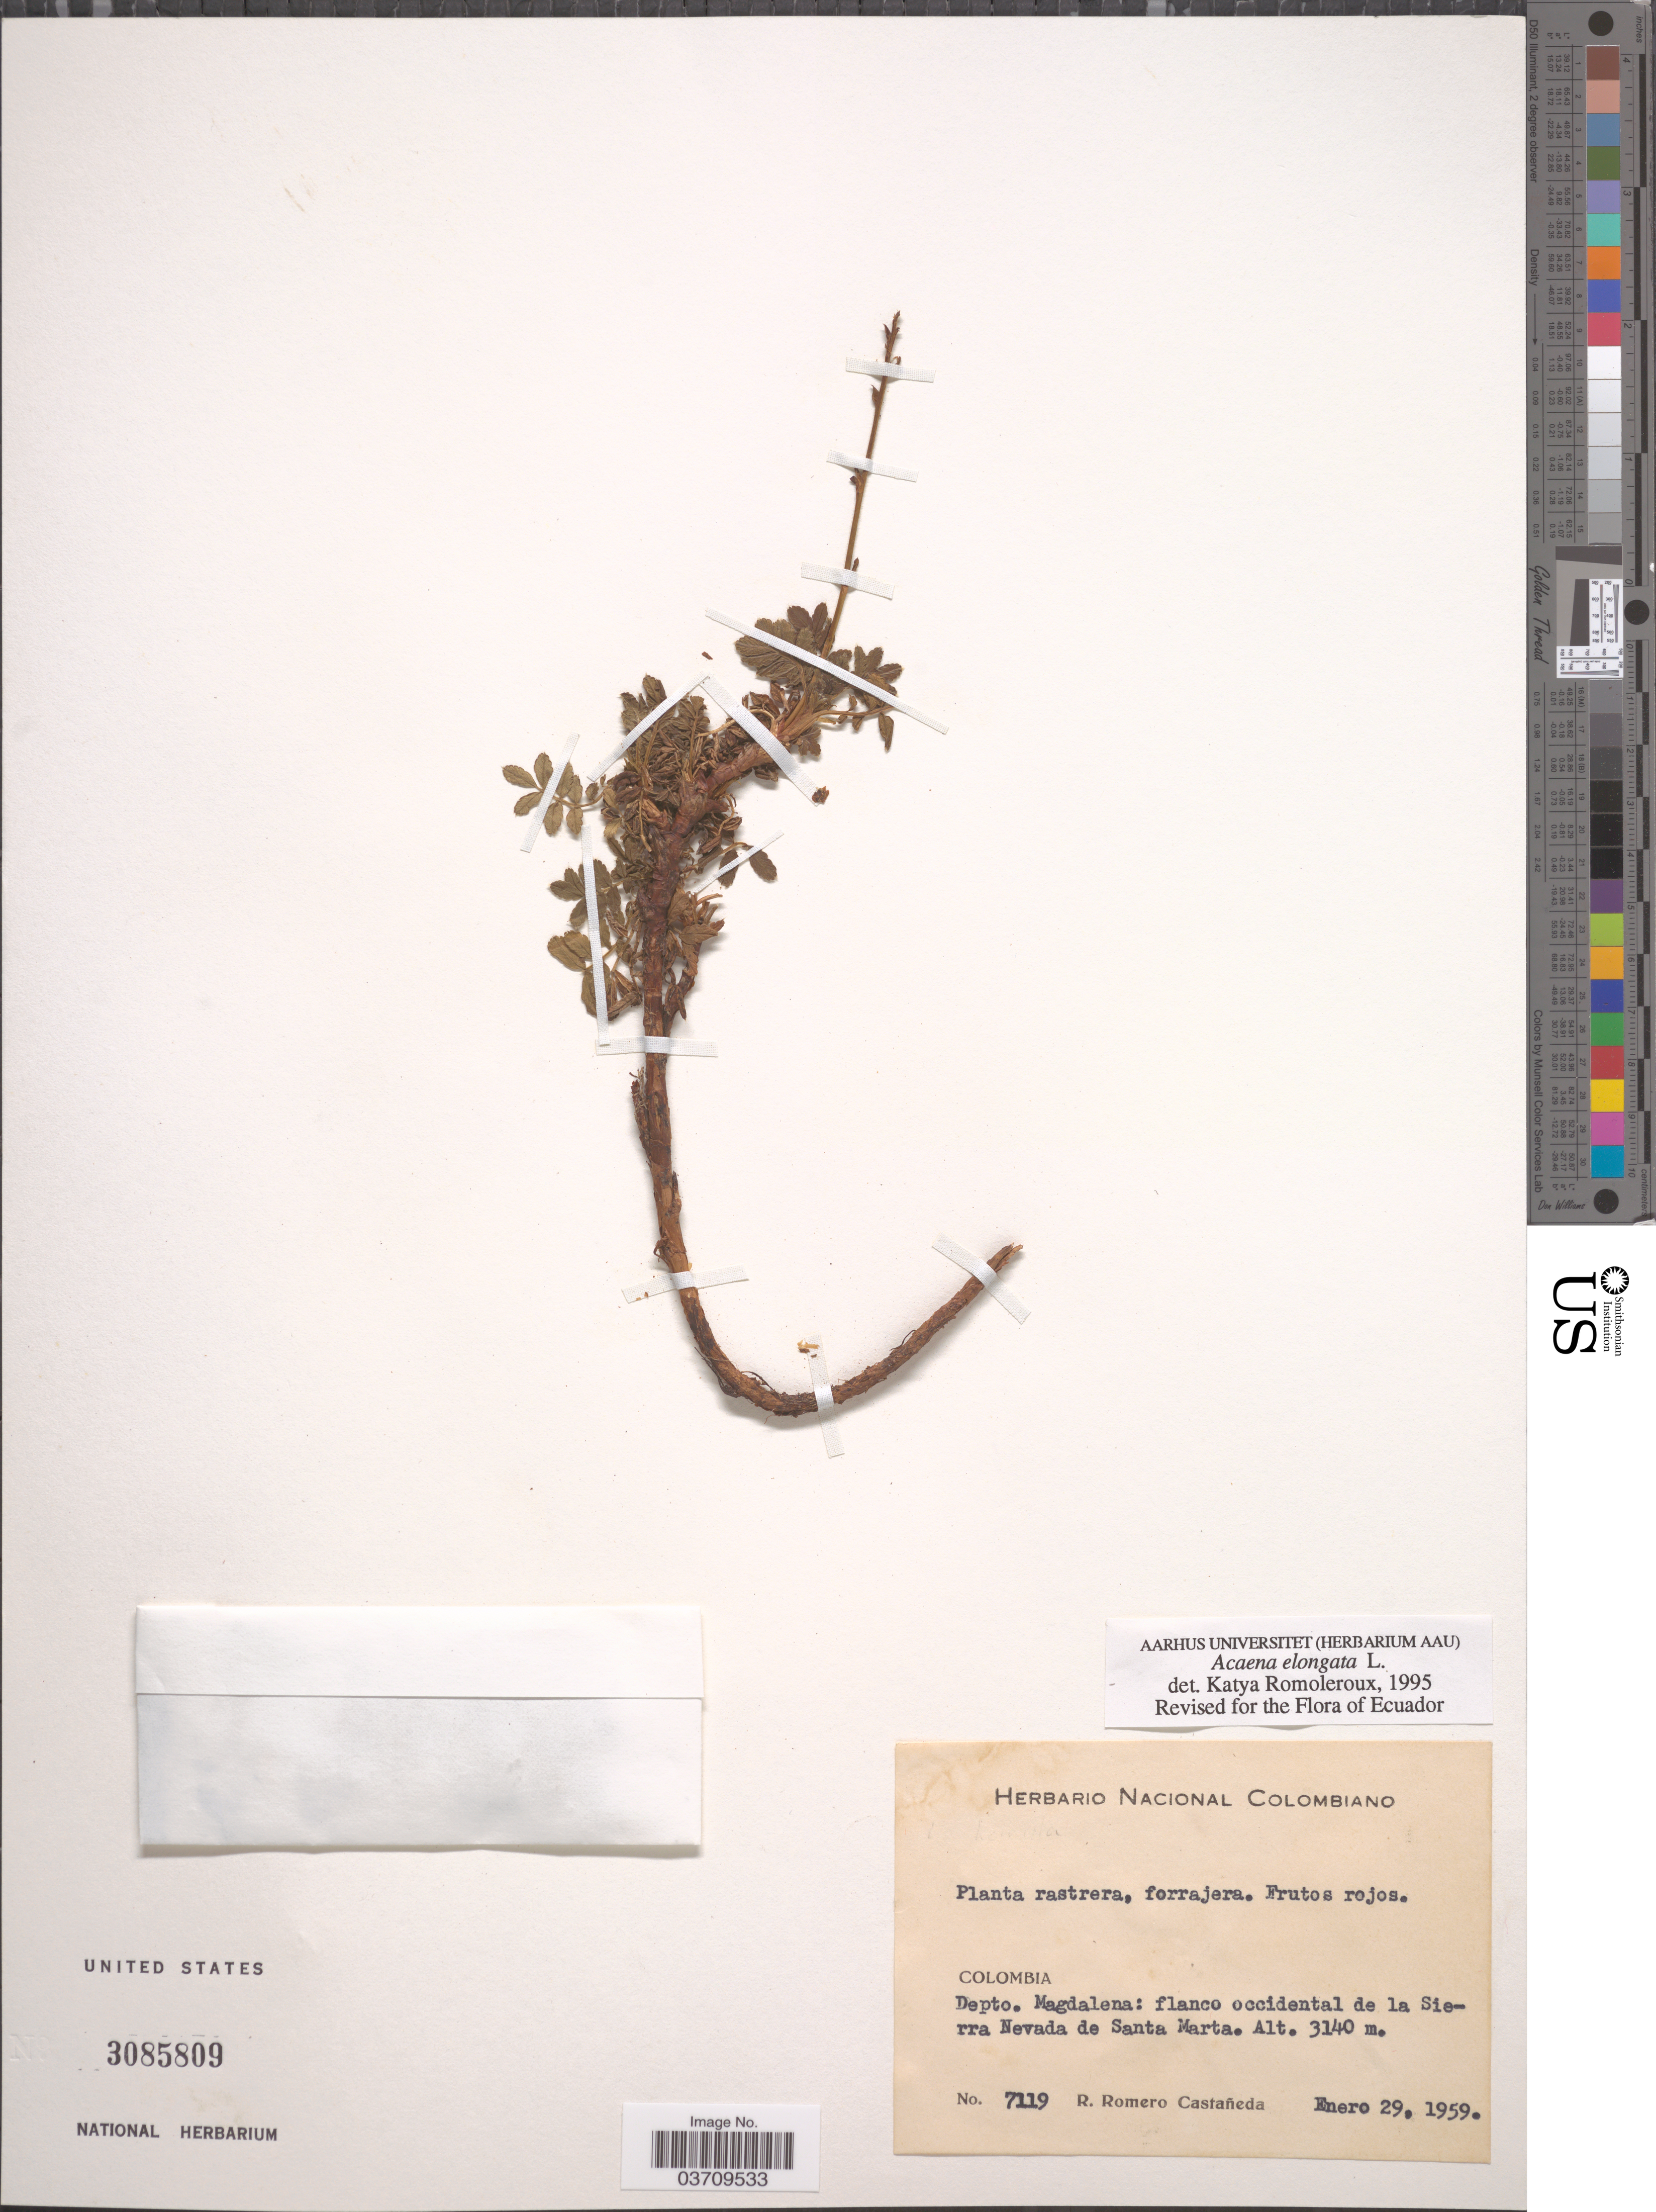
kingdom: Plantae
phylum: Tracheophyta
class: Magnoliopsida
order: Rosales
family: Rosaceae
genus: Acaena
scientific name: Acaena elongata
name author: L.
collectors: R. Romero Castañeda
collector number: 7119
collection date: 1959-01-29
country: Colombia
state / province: Magdalena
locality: Depto. Magdalena: flanco occidental de la Sierra Nevada de Santa Marta.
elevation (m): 3140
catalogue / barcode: US 3085809